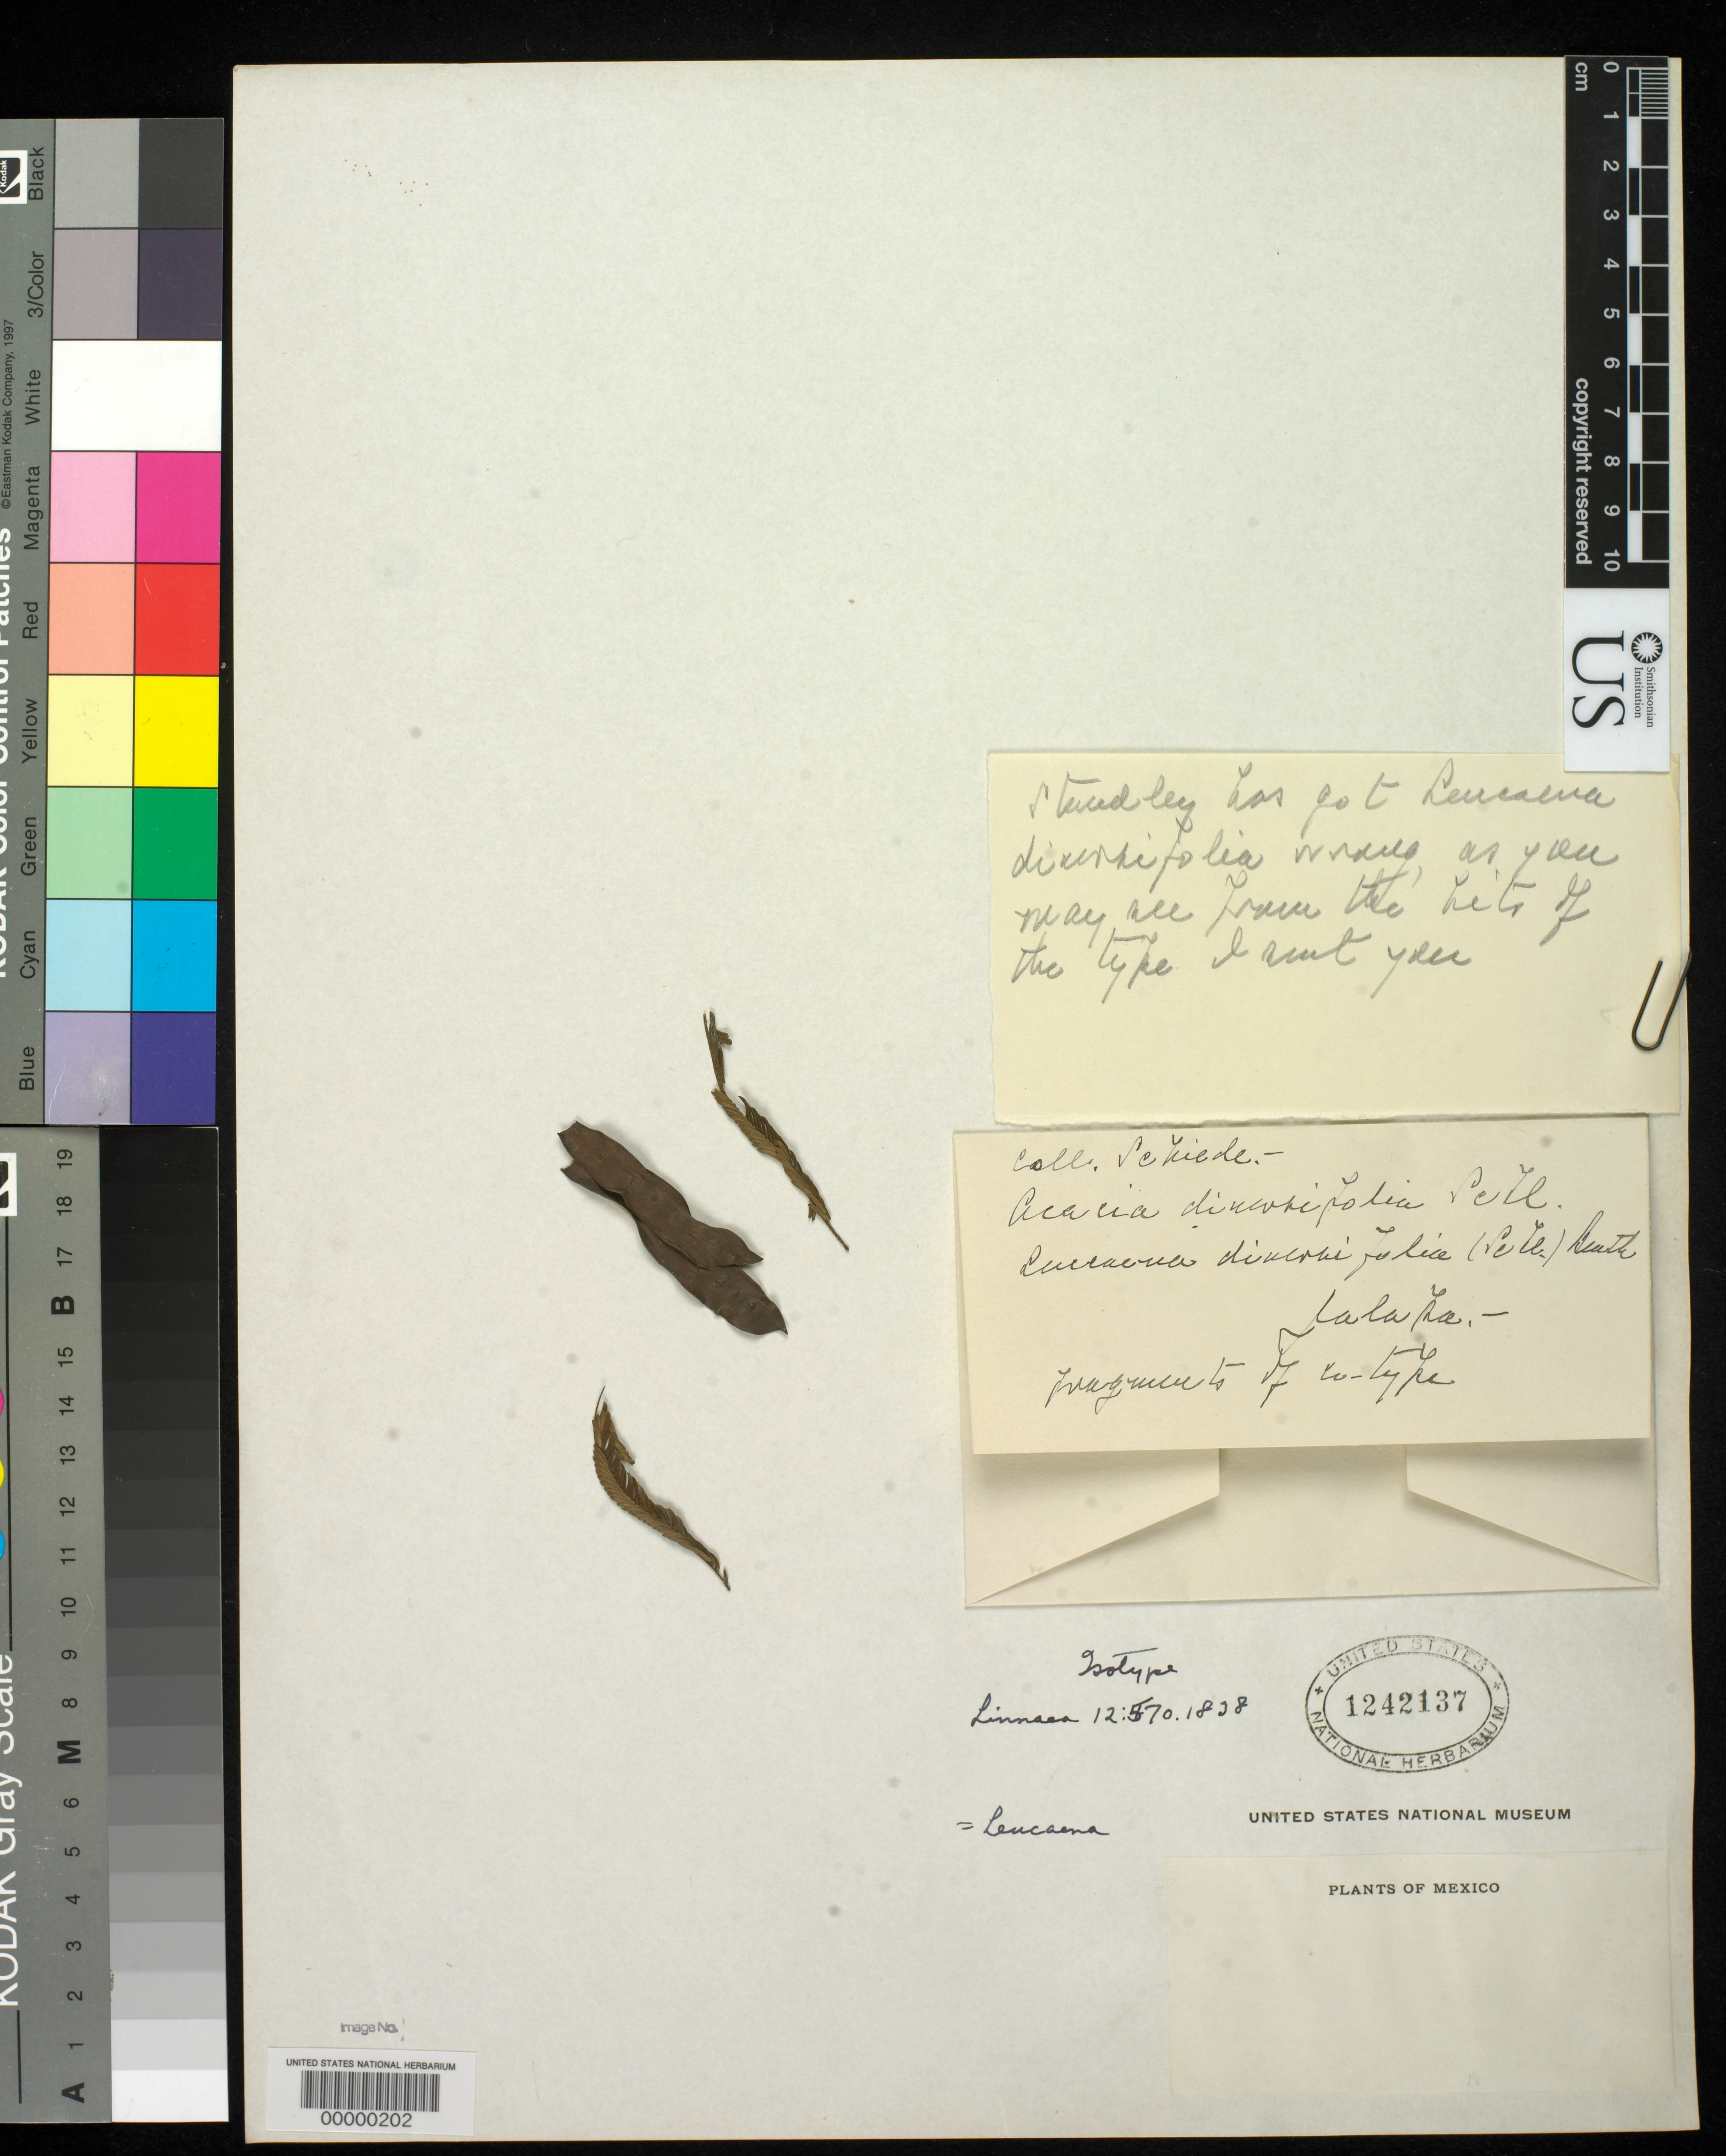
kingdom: Plantae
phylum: Tracheophyta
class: Magnoliopsida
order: Fabales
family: Fabaceae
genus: Acacia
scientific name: Acacia diversifolia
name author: Schltdl.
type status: Type Fragment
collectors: C. J. W. Schiede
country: Mexico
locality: E of Monserrat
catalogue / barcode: US 1242137